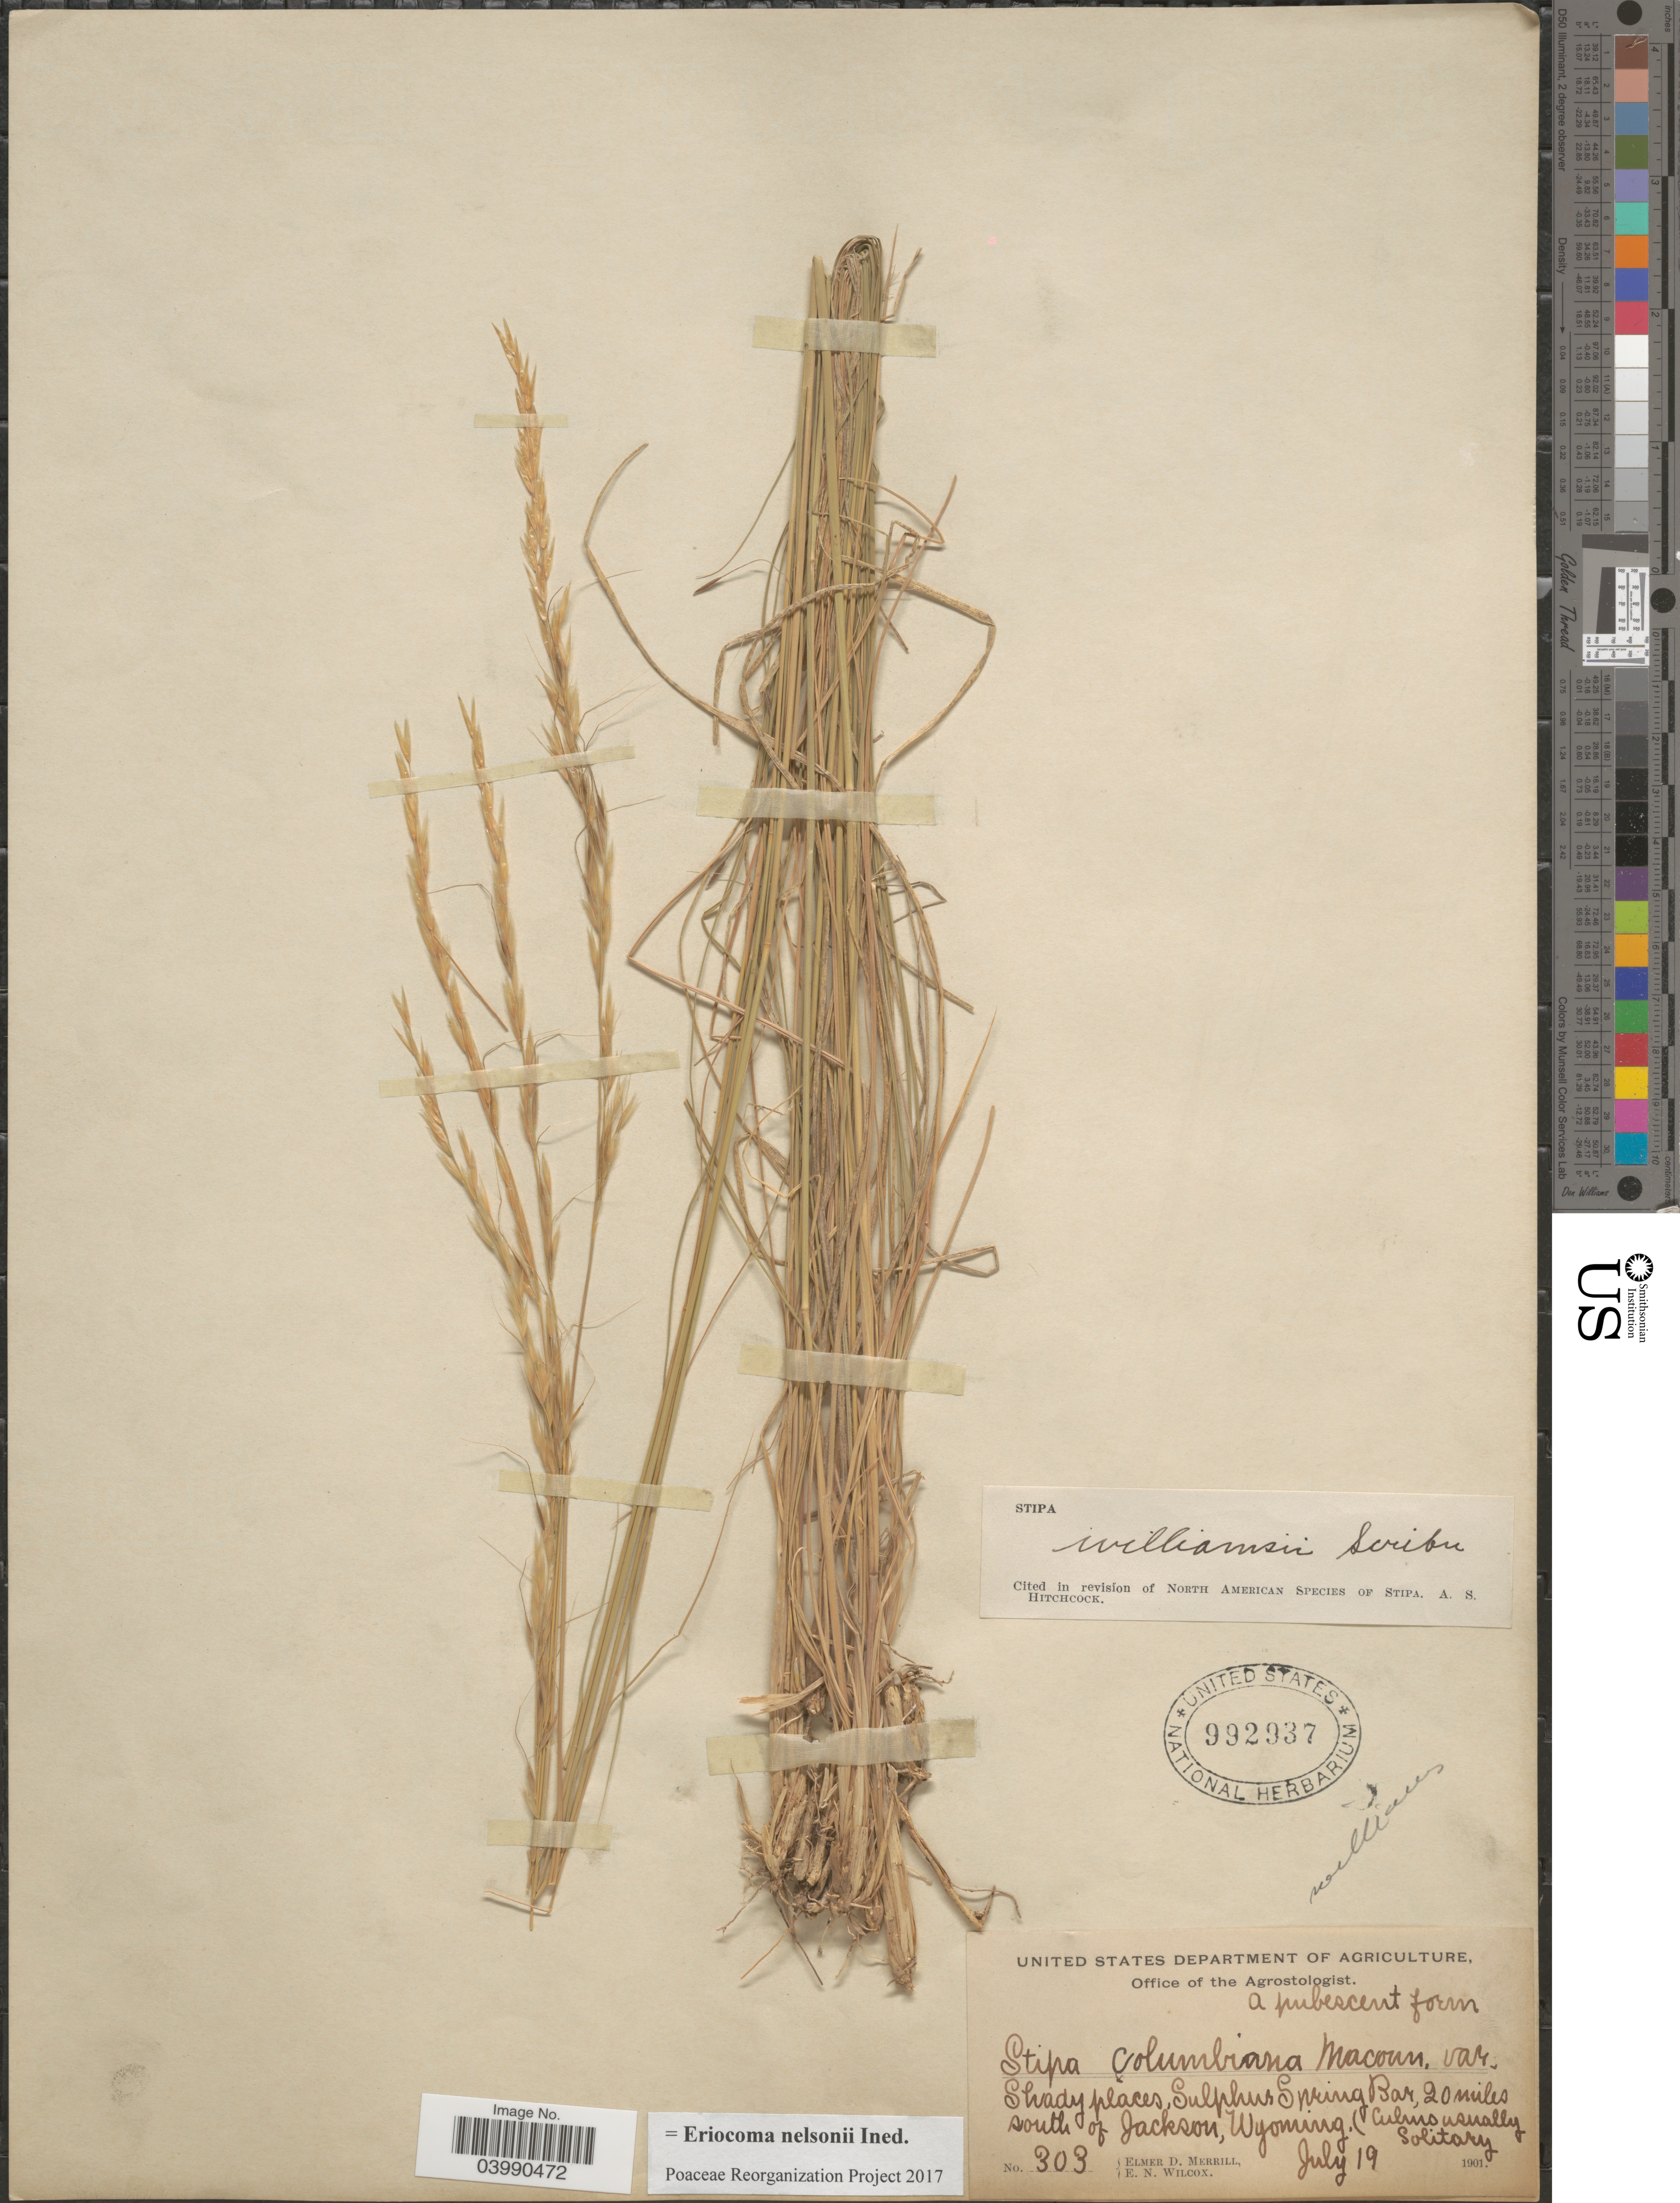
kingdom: Plantae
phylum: Tracheophyta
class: Liliopsida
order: Poales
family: Poaceae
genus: Eriocoma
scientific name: Eriocoma nelsonii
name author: (Scribn.) Romasch.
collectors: E. D. Merrill & E. Wilcox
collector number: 303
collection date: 1901-07-19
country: United States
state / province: Wyoming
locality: Shady places, Sulphur Spring Bar, 20 miles south of Jackson.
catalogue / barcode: US 992937